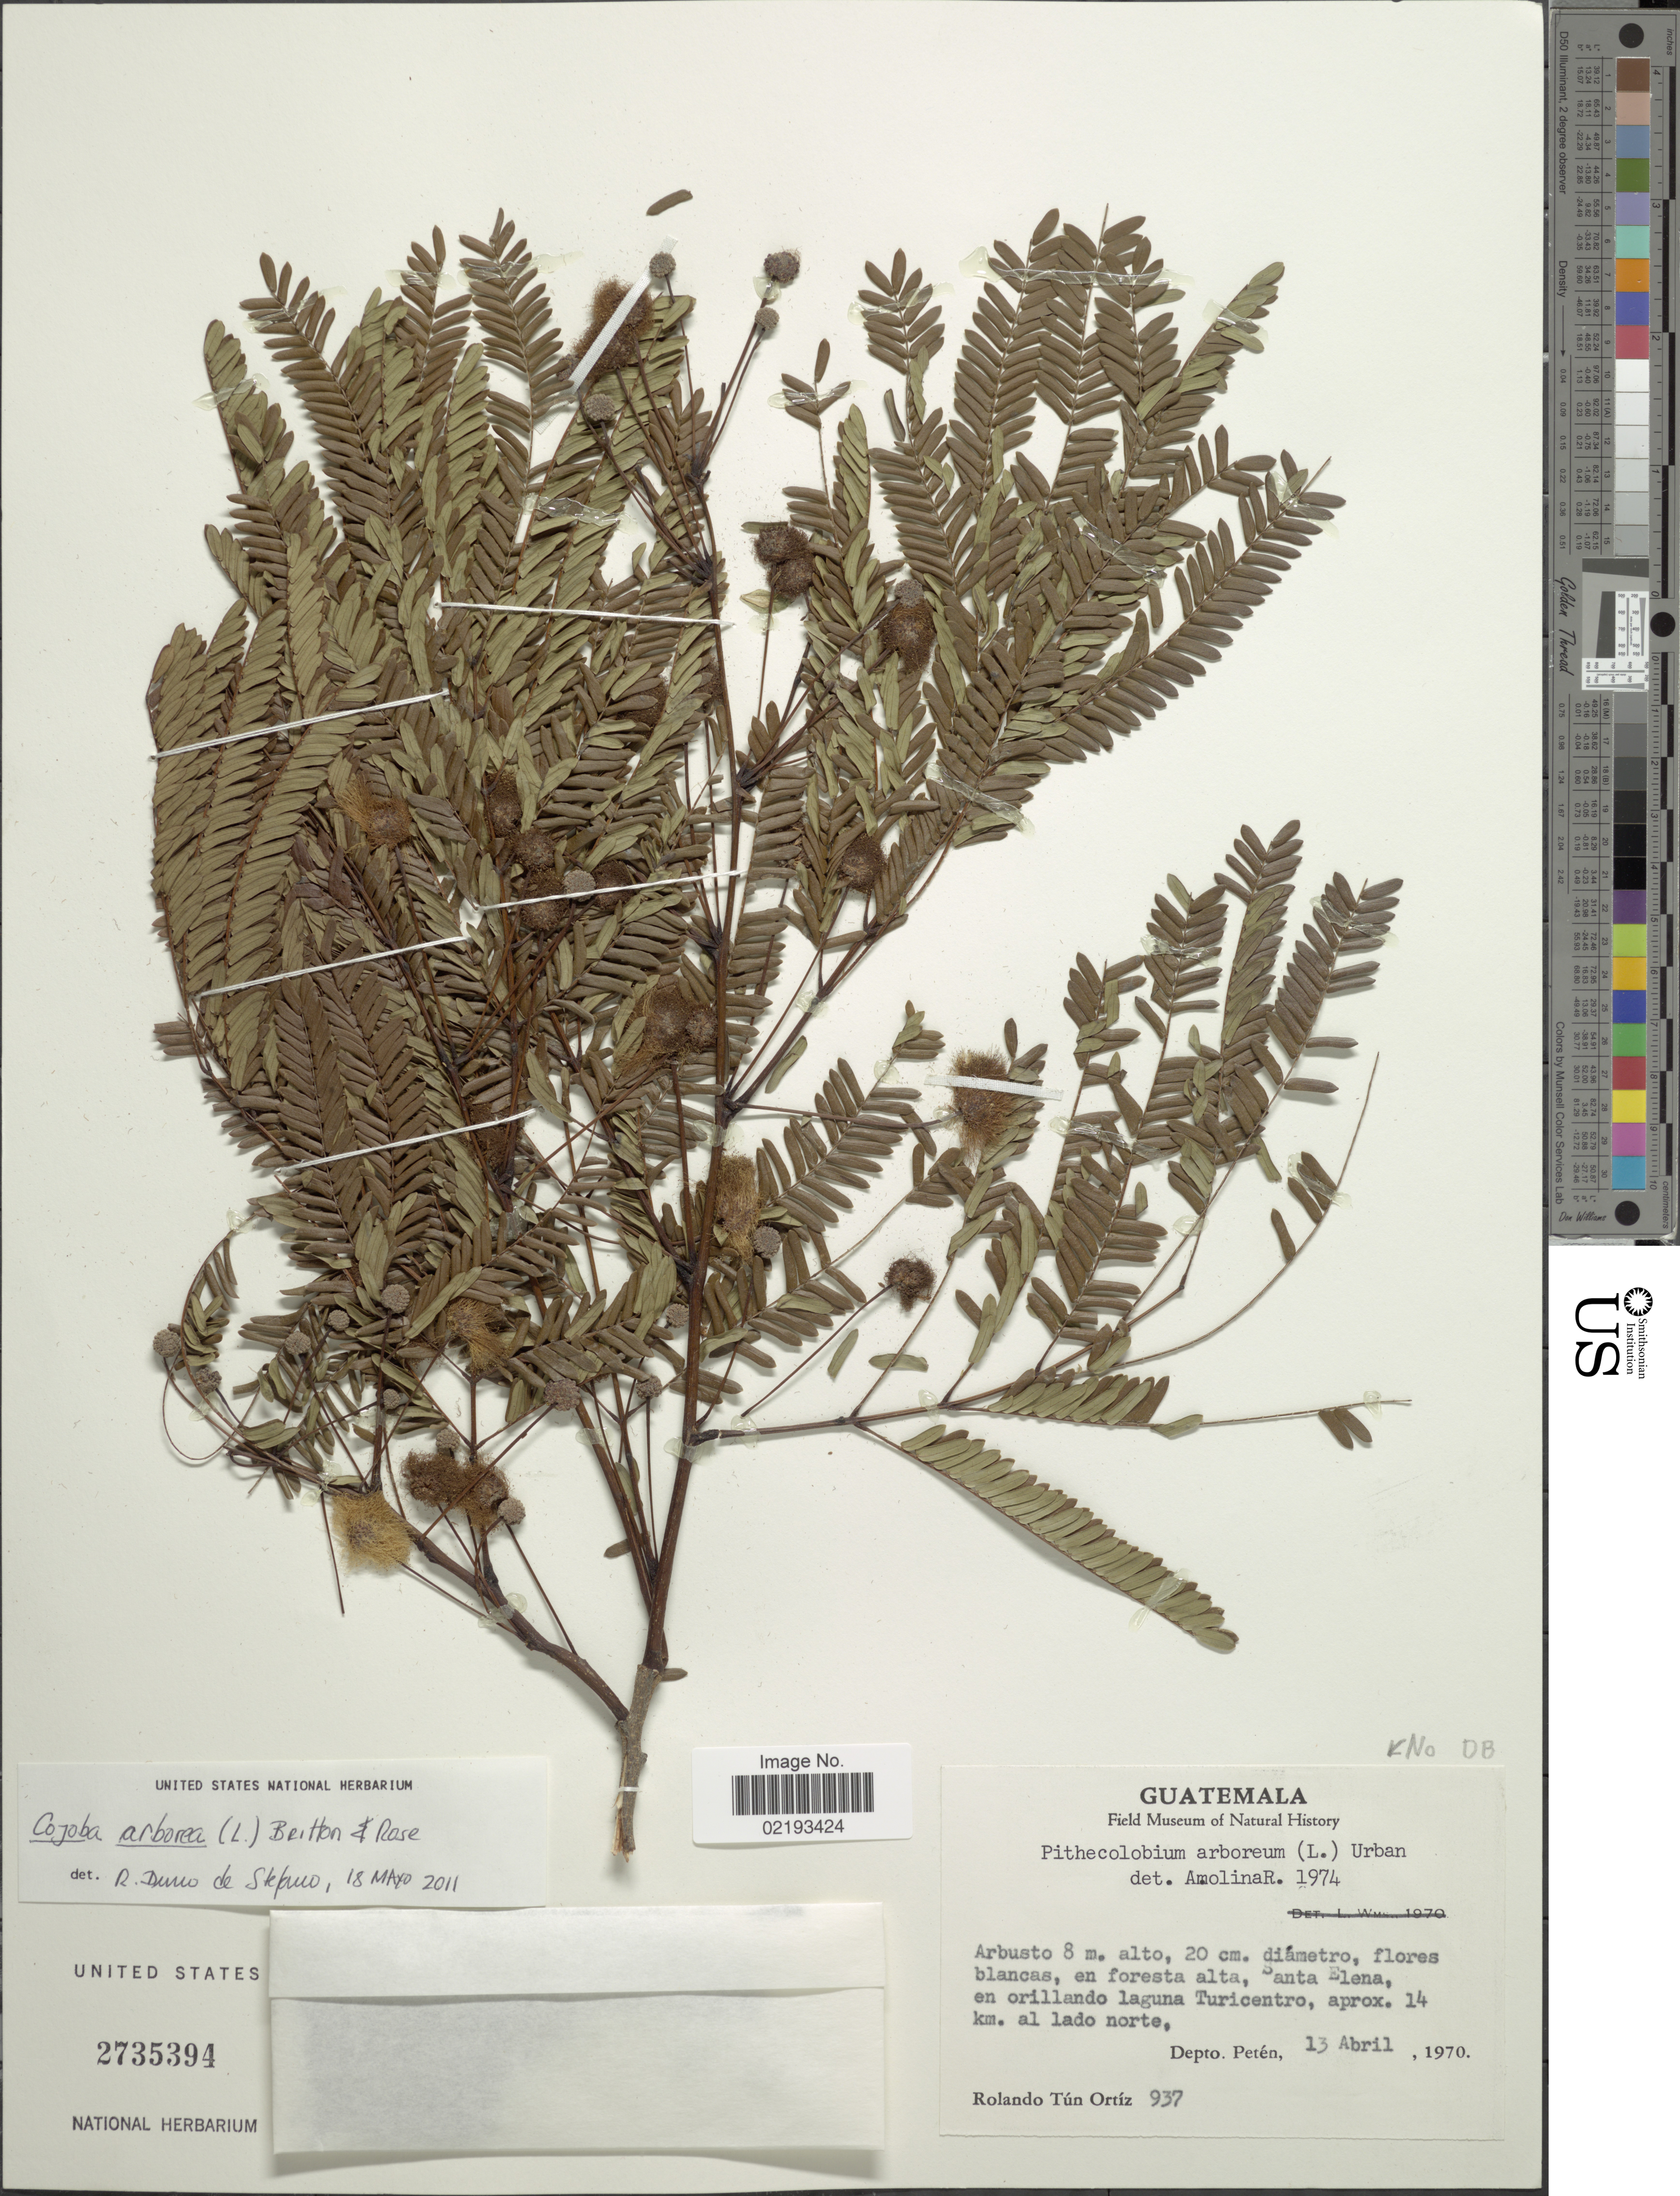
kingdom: Plantae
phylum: Tracheophyta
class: Magnoliopsida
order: Fabales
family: Fabaceae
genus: Cojoba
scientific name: Cojoba arborea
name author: (L.) Britton & Rose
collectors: R. T. Ortíz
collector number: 937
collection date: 1970-04-13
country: Guatemala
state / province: El Petén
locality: En foresta alta, Santa Elena, en orillando laguna Turicentro, aprox. 14 km al lado norte, Depto Petén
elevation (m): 8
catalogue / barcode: US 2735394